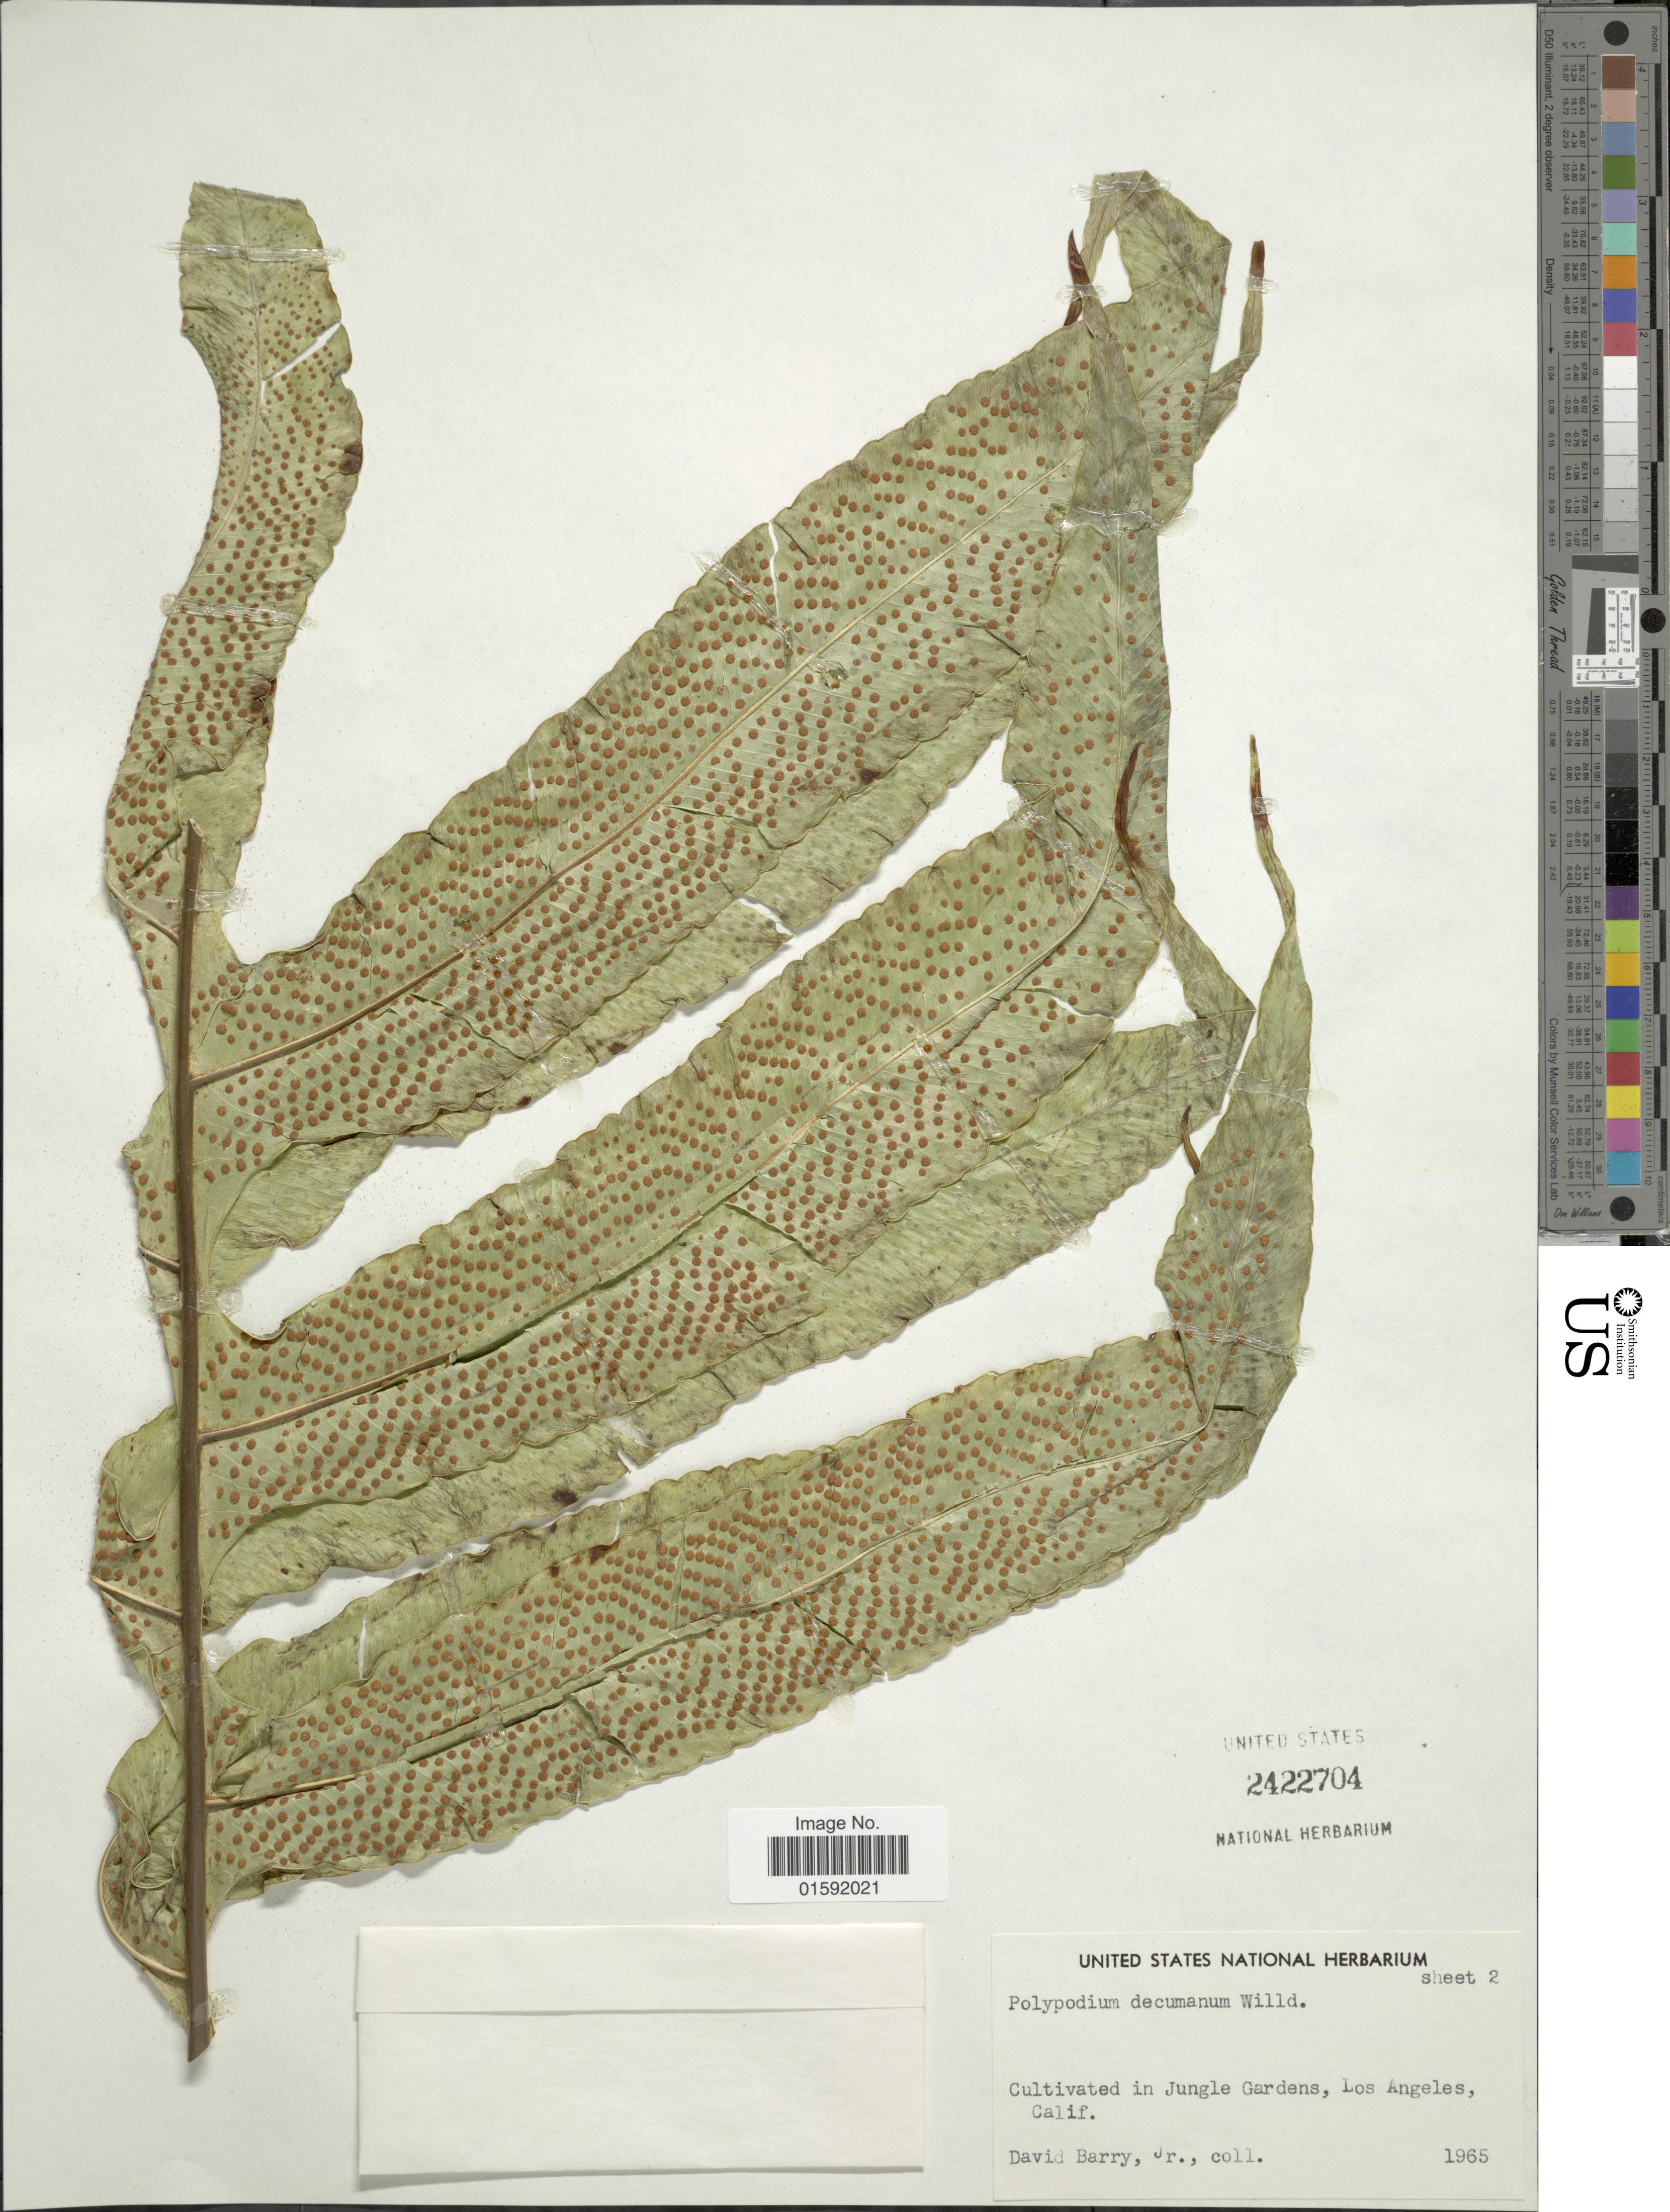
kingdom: Plantae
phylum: Tracheophyta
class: Polypodiopsida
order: Polypodiales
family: Polypodiaceae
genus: Phlebodium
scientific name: Phlebodium decumanum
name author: (Willd.) J. Sm.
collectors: D. Barry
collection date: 1965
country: United States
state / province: California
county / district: Los Angeles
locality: Jungle Gardens, Los Angeles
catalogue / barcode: US 2422704